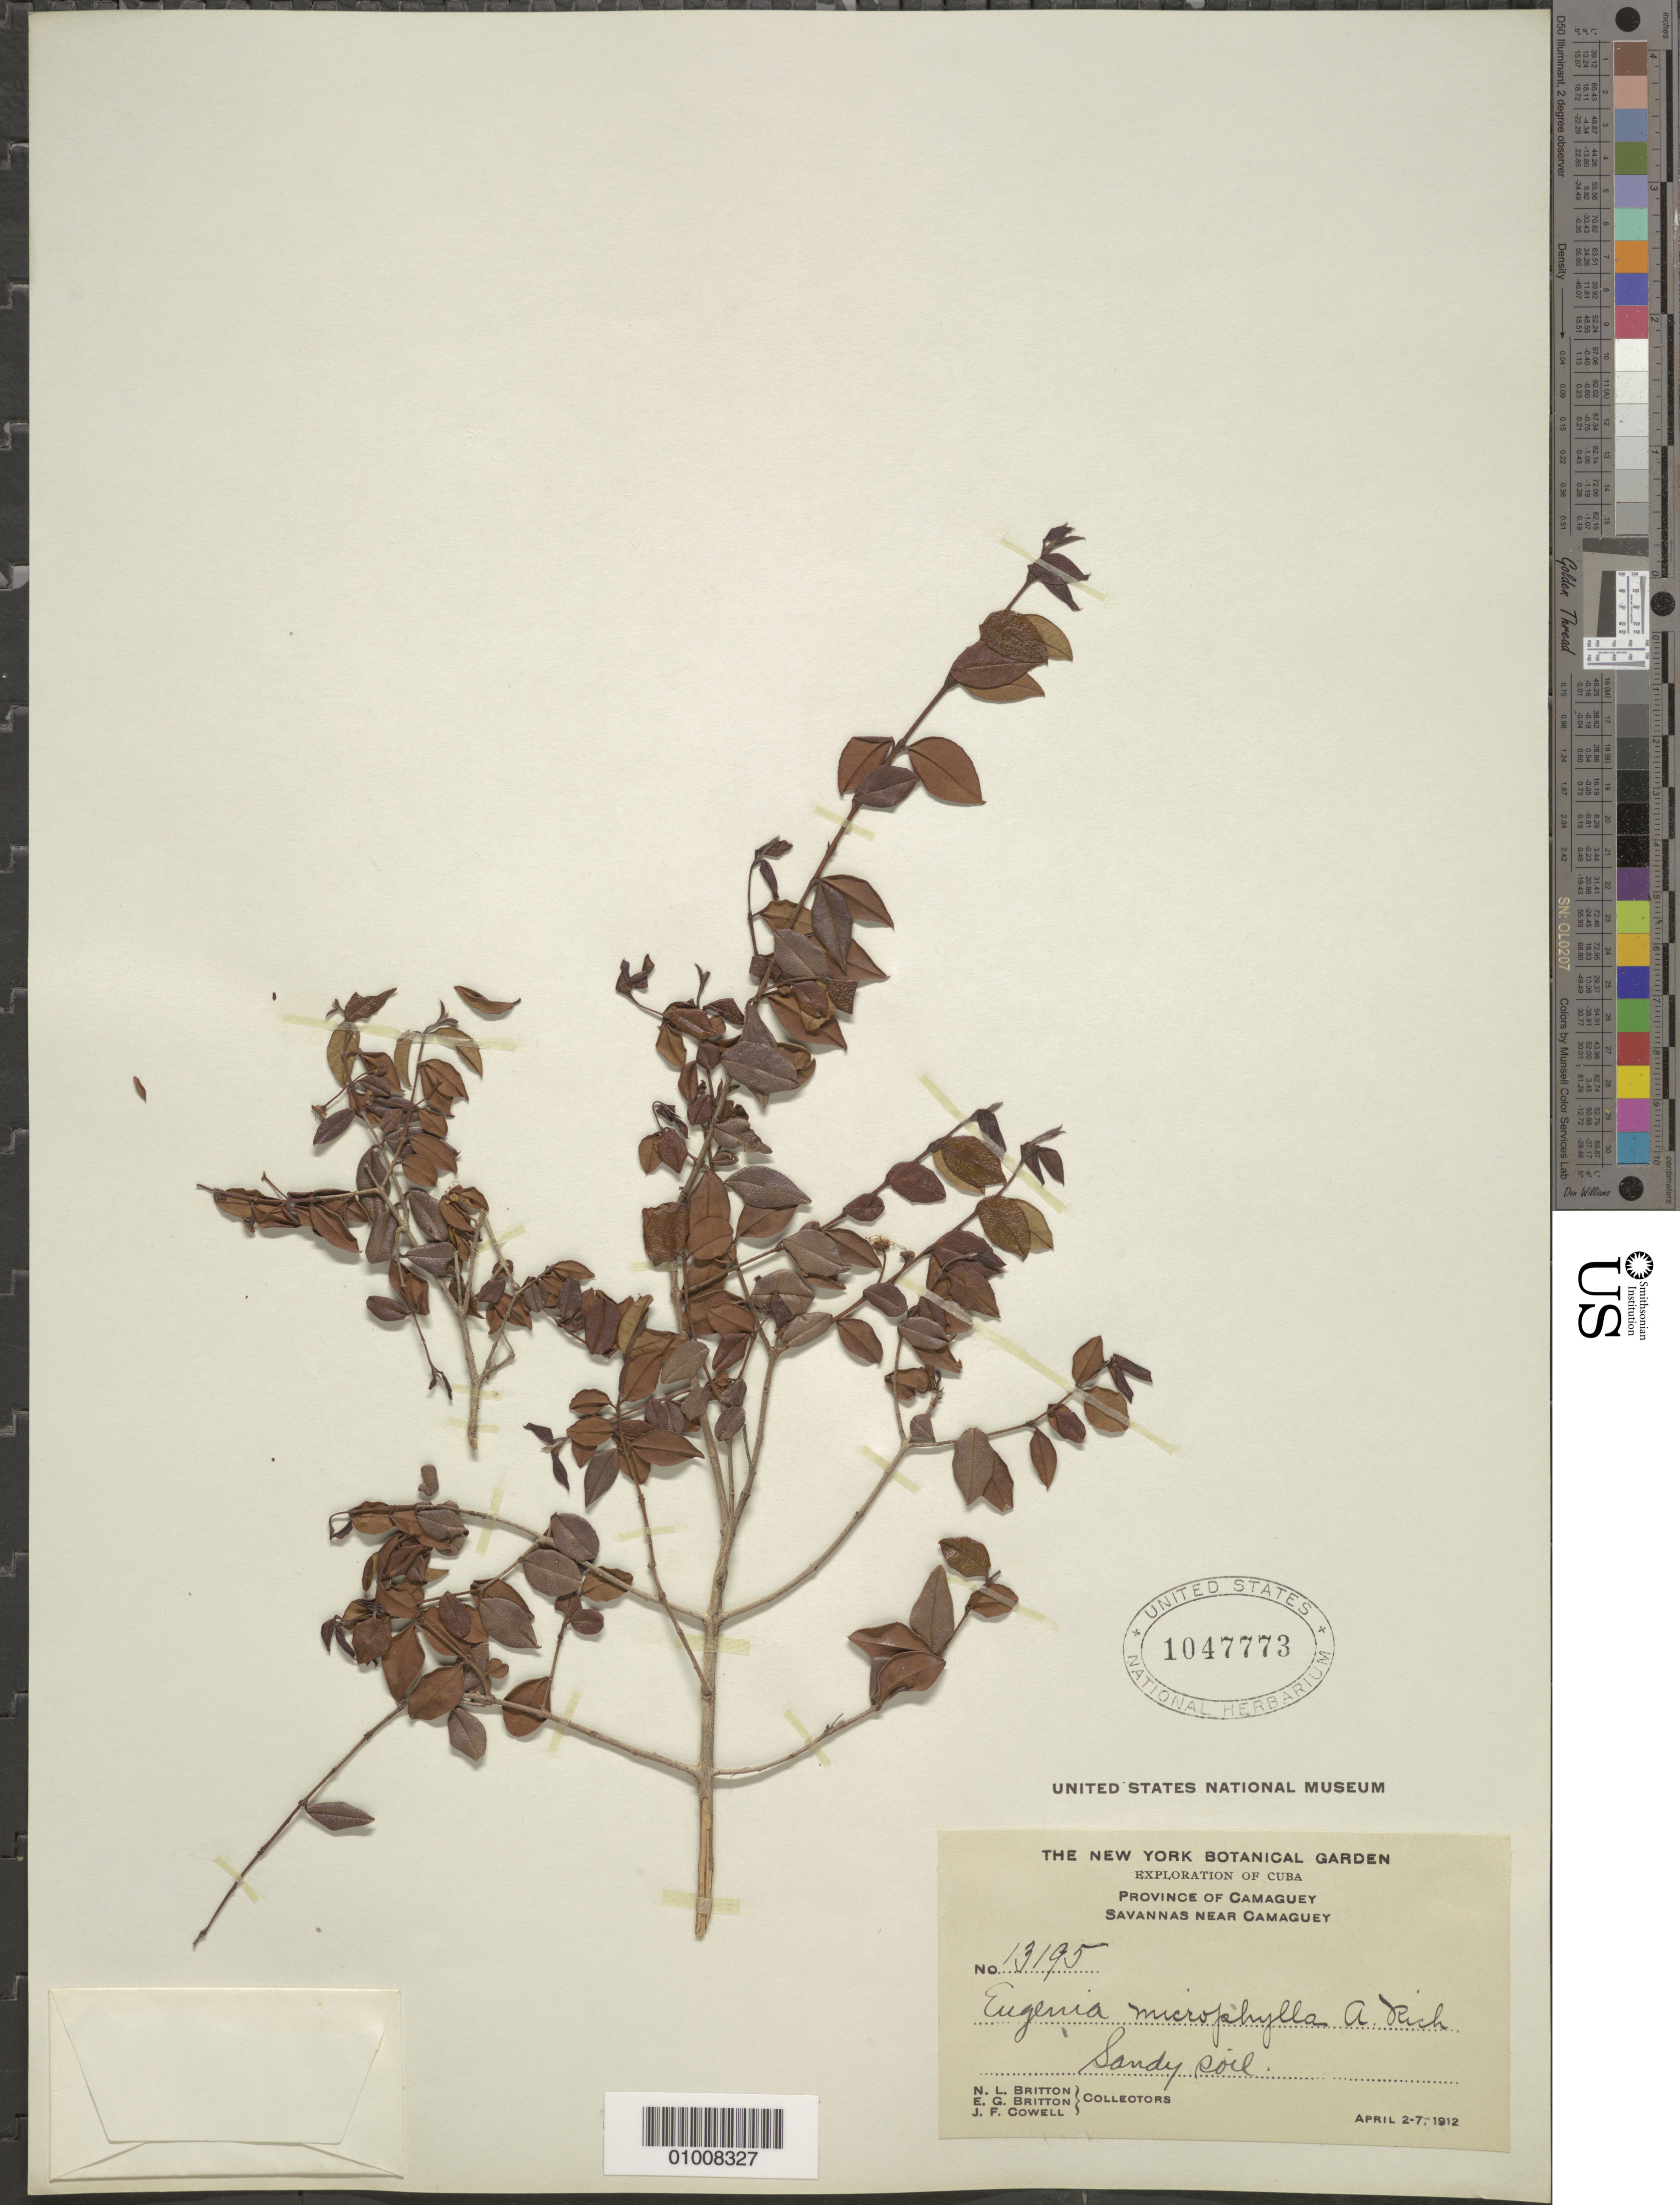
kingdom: Plantae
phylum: Tracheophyta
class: Magnoliopsida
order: Myrtales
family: Myrtaceae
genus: Eugenia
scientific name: Eugenia microphylla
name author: Abel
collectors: N. Britton, E. G. Britton & J. F. Cowell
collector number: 13195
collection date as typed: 02 Apr 1912 to 07 Apr 1912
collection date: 1912-04-02/1912-04-07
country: Cuba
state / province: Camagüey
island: Cuba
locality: Savannas near Camaguey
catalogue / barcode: US 1047773